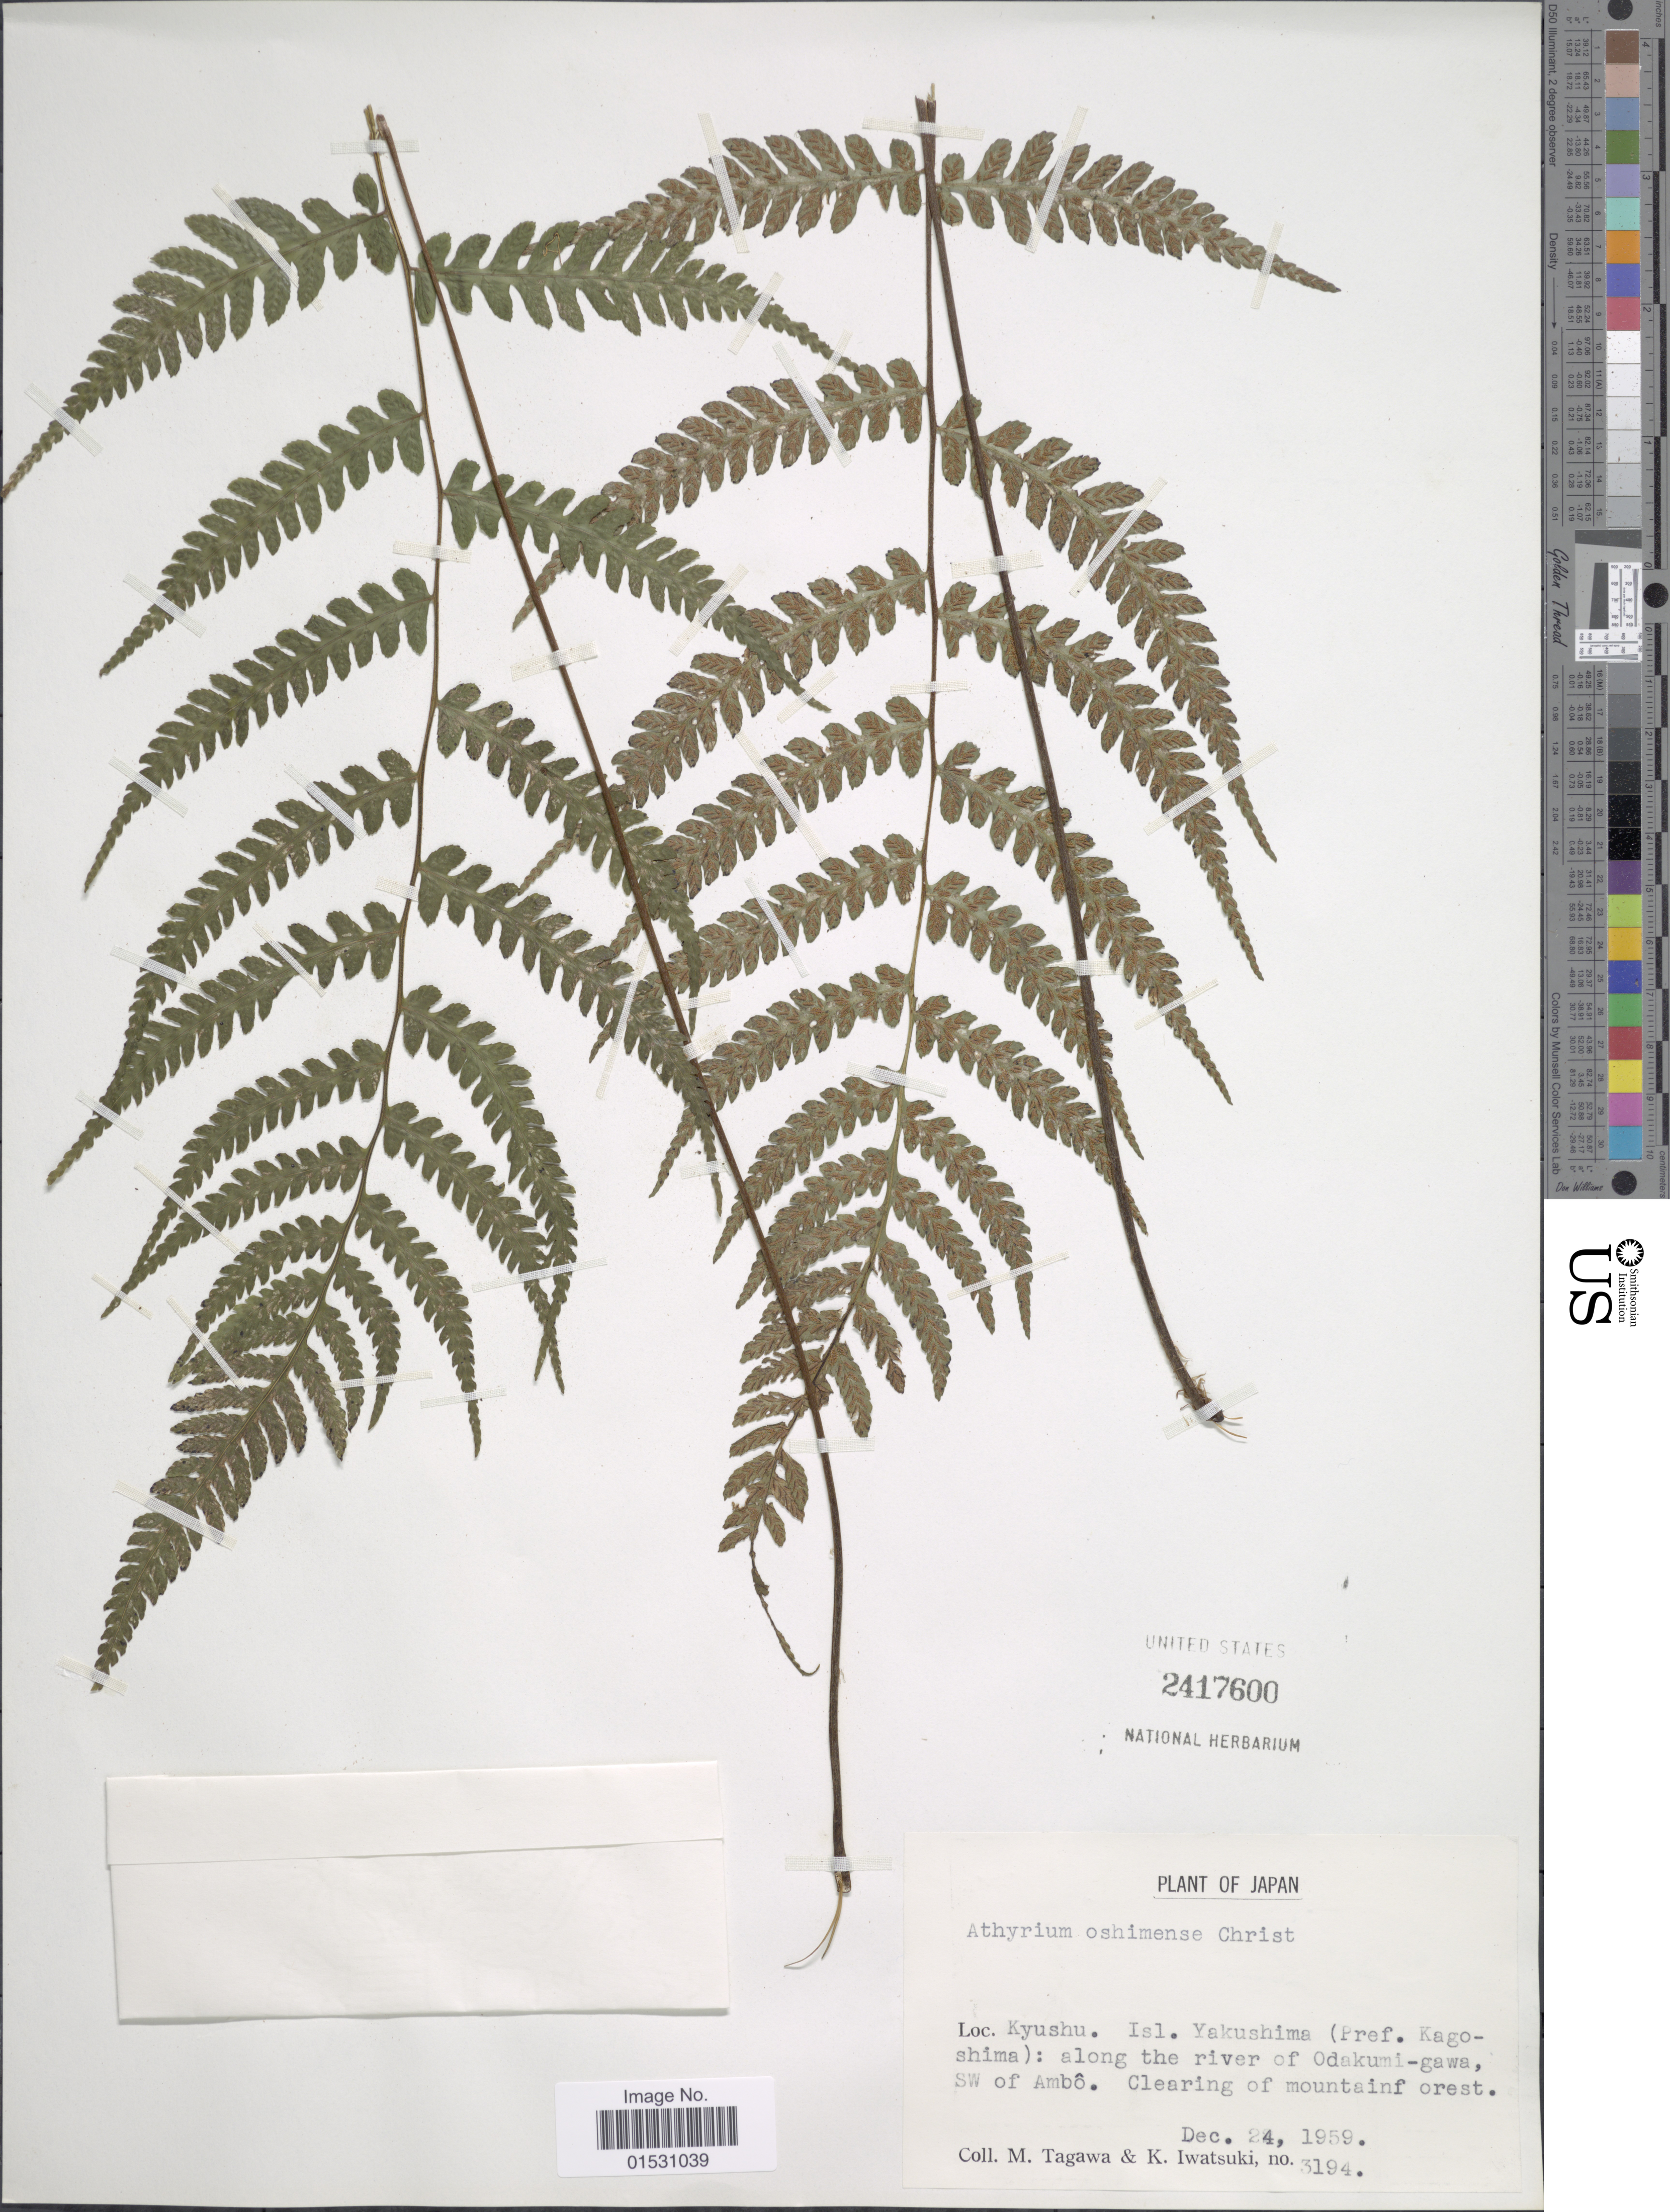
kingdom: Plantae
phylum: Tracheophyta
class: Polypodiopsida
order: Polypodiales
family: Athyriaceae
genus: Athyrium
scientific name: Athyrium oshimense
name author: Christ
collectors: M. Tagawa & K. Iwatsuki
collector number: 3194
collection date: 1959-12-24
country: Japan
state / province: Kagosima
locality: Kyushu. Isl. Yakushima (Pref. Kagoshima): along the river of Odakumi-gawa, SW of Ambo.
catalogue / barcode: US 2417600